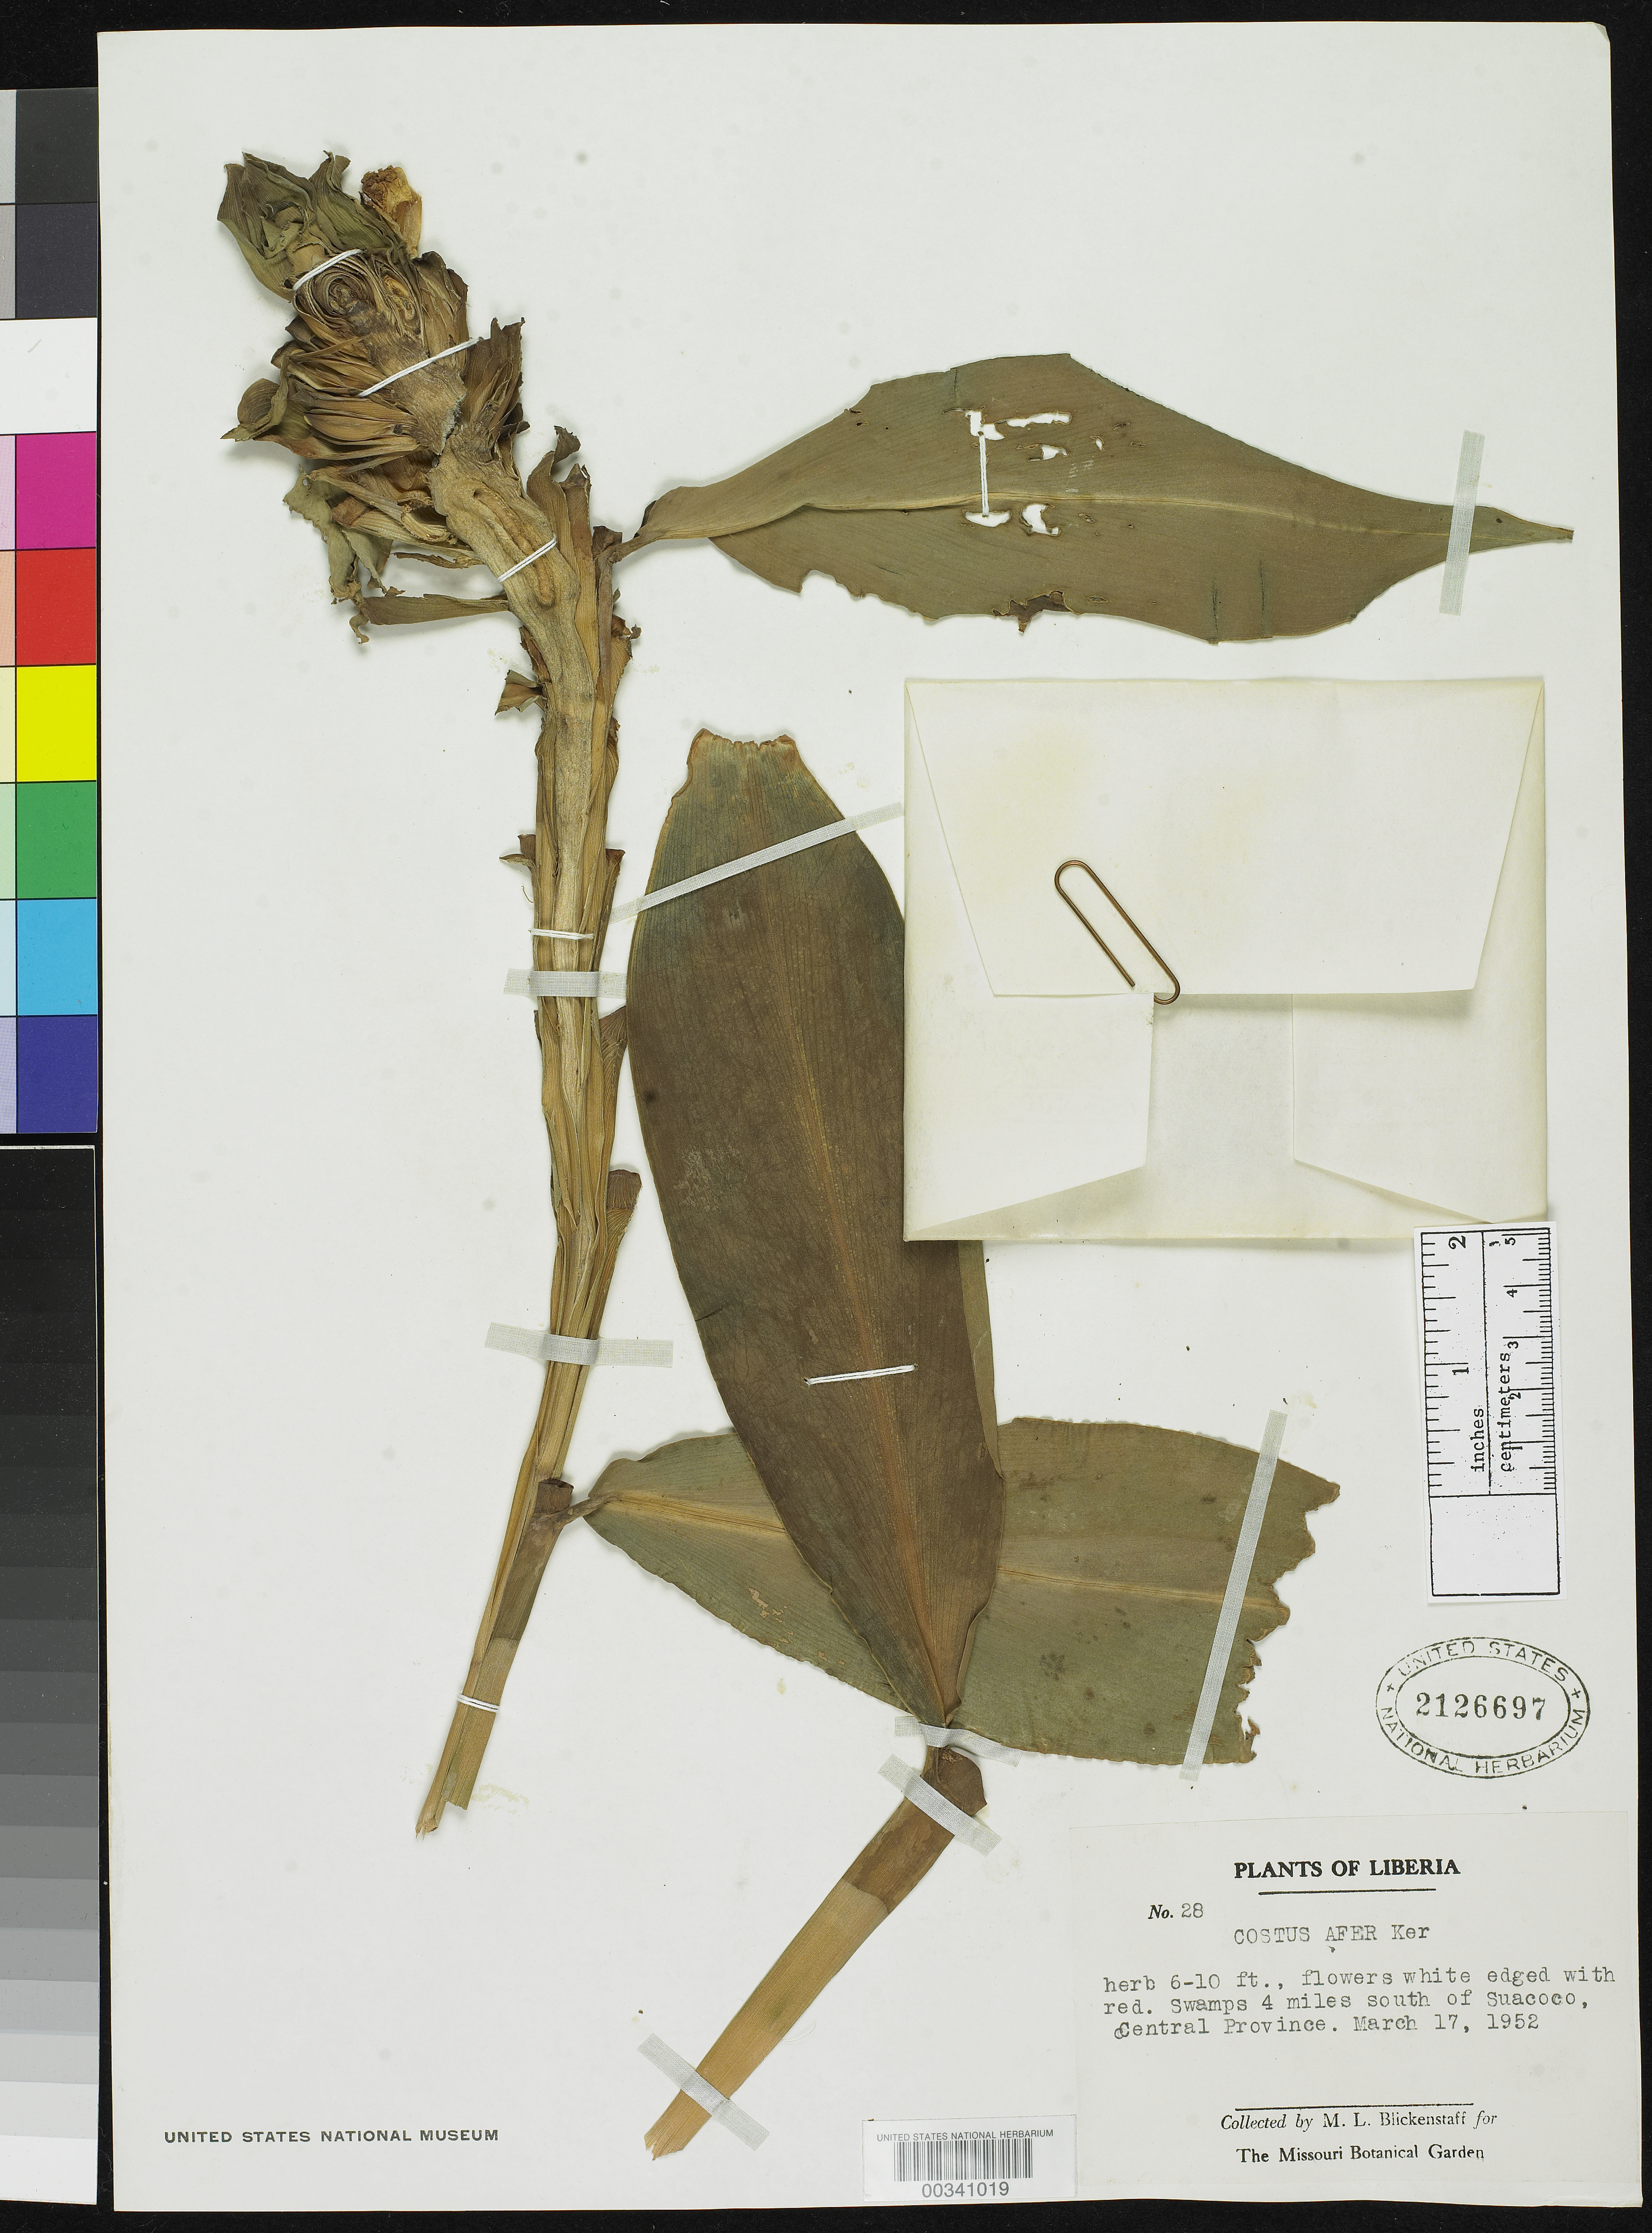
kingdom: Plantae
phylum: Tracheophyta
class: Liliopsida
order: Zingiberales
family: Costaceae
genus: Costus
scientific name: Costus afer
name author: Ker Gawl.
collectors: M. Blickenstaff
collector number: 28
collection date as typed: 17 Mar 1952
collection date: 1952-03-17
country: Liberia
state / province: Bong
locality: Swamps 4 mi S of Suacoco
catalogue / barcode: US 2126697